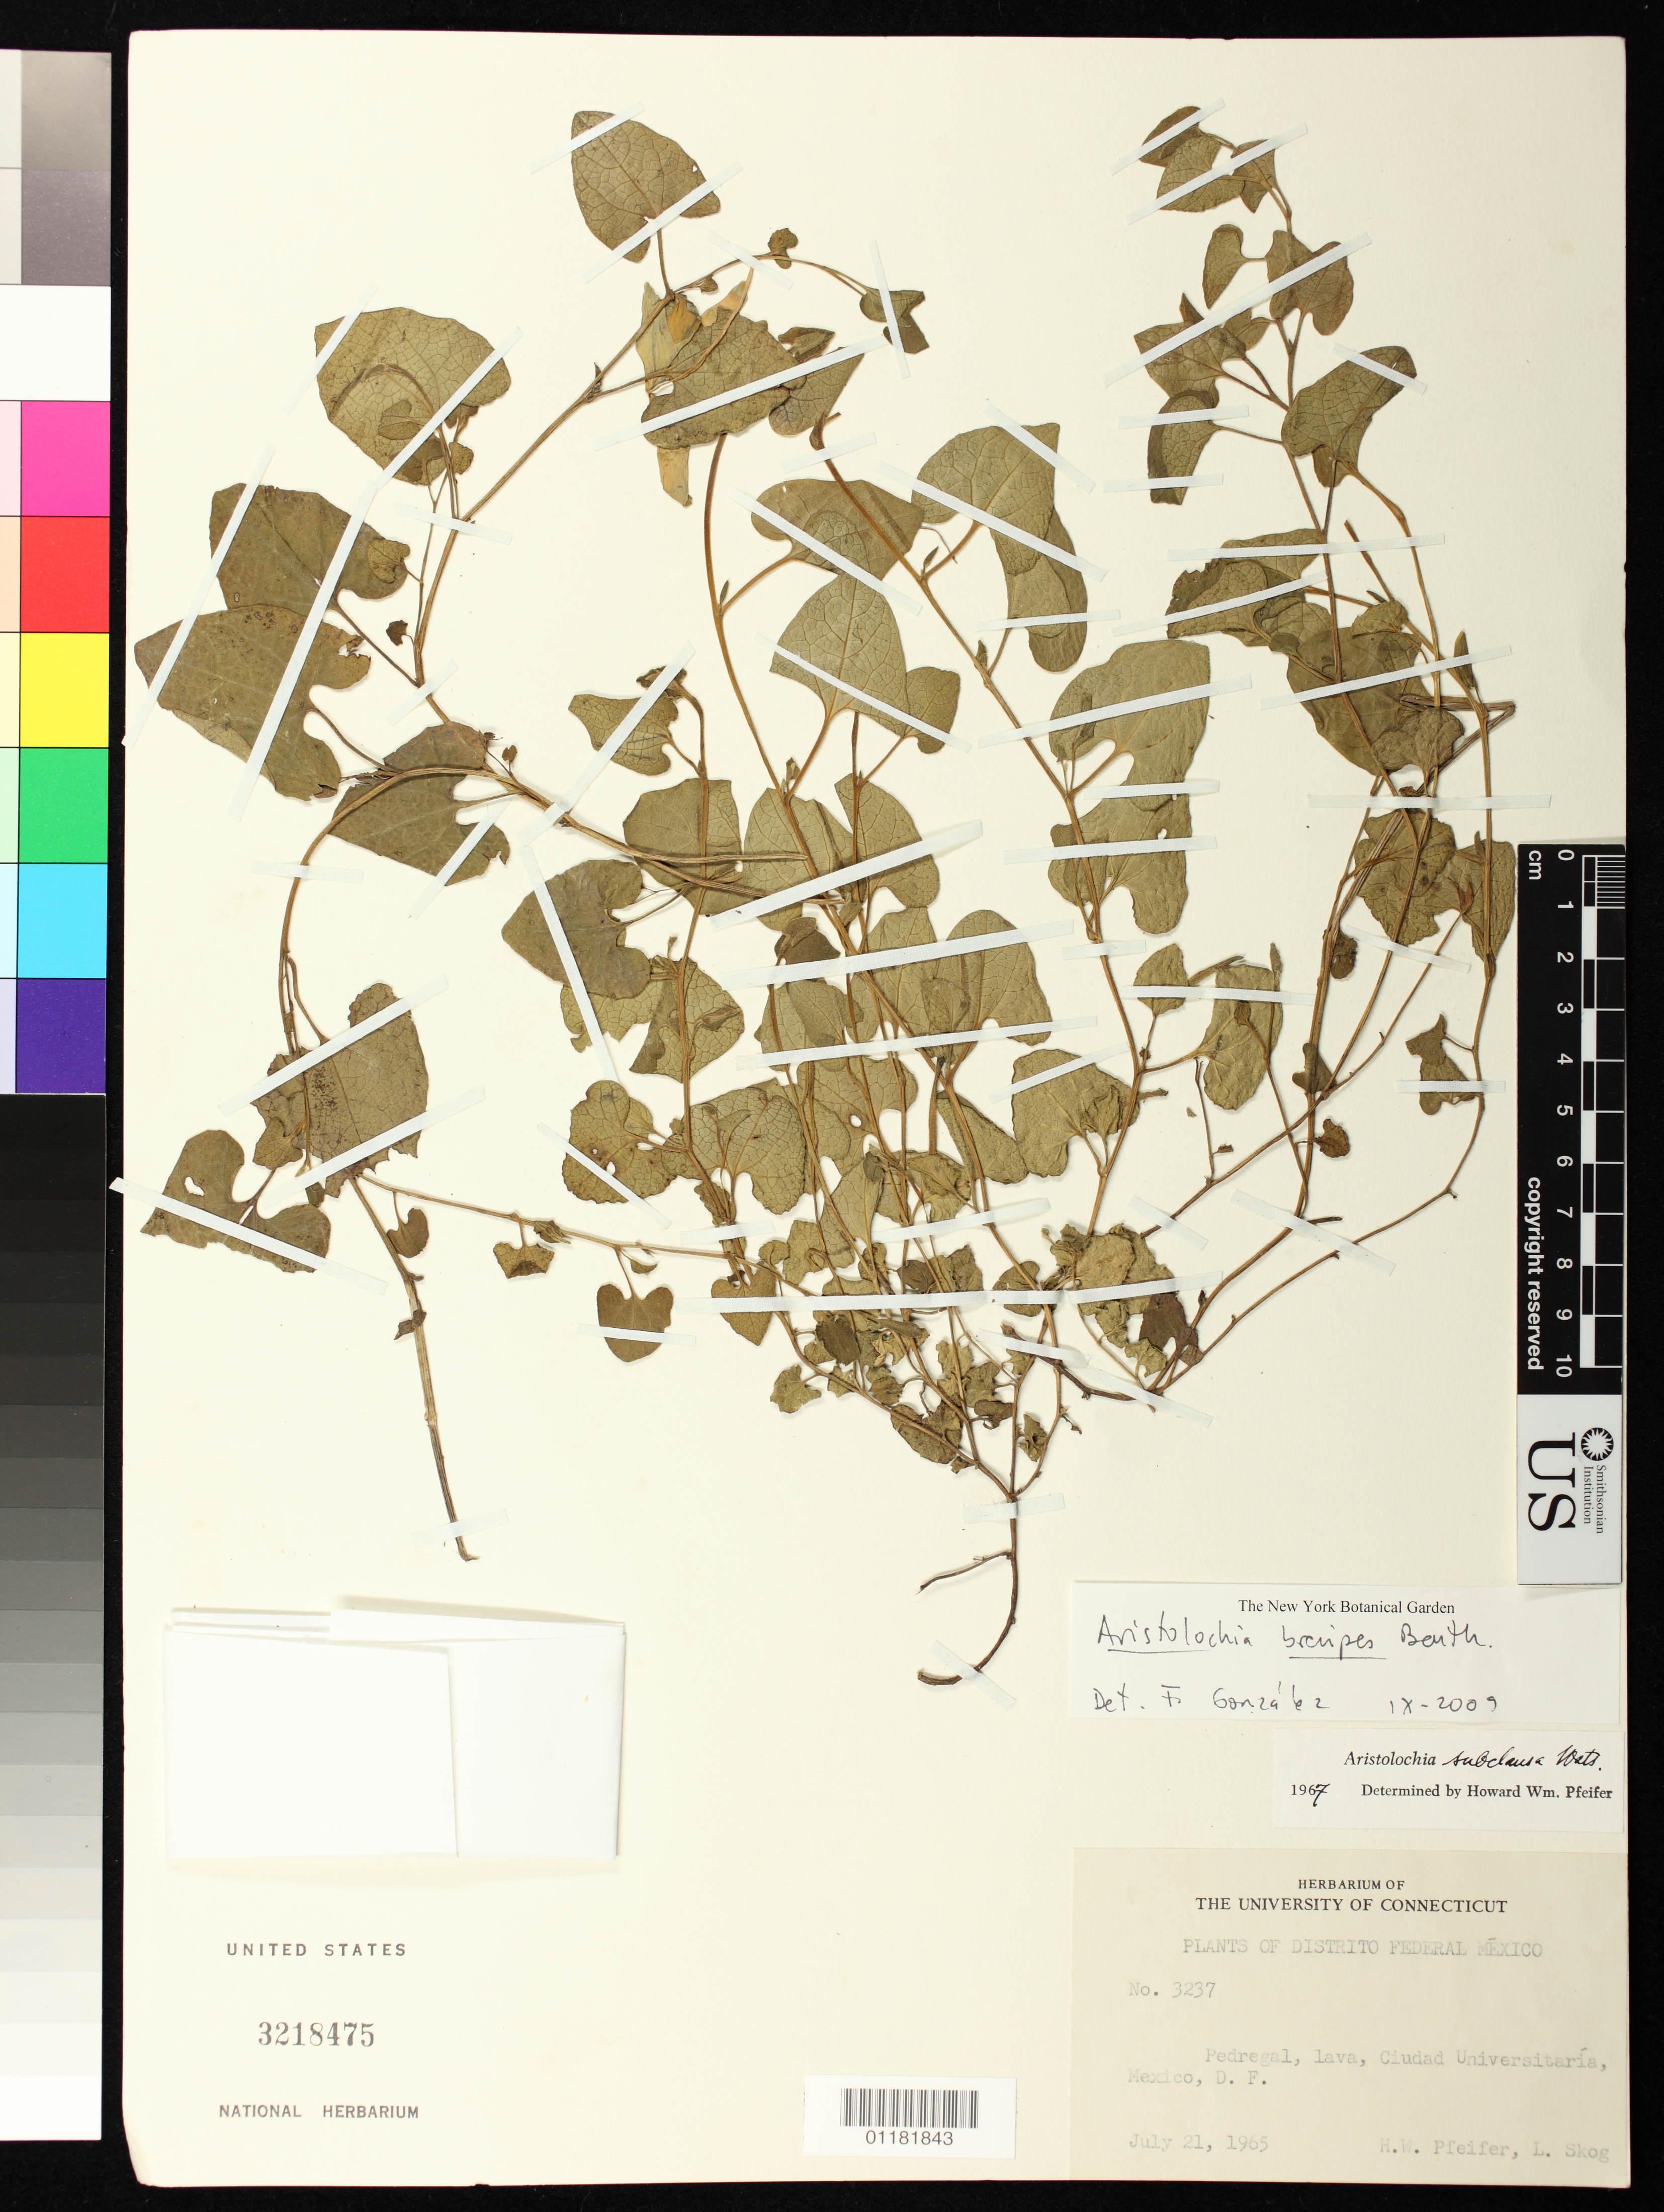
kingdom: Plantae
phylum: Tracheophyta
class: Magnoliopsida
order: Piperales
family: Aristolochiaceae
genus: Aristolochia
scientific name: Aristolochia brevipes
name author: Benth.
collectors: H. W. Pfeifer & L. E. Skog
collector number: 3237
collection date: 1965-07-21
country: Mexico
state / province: Distrito Federal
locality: Pedregal, lava, Ciudad Universitaria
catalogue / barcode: US 3218475